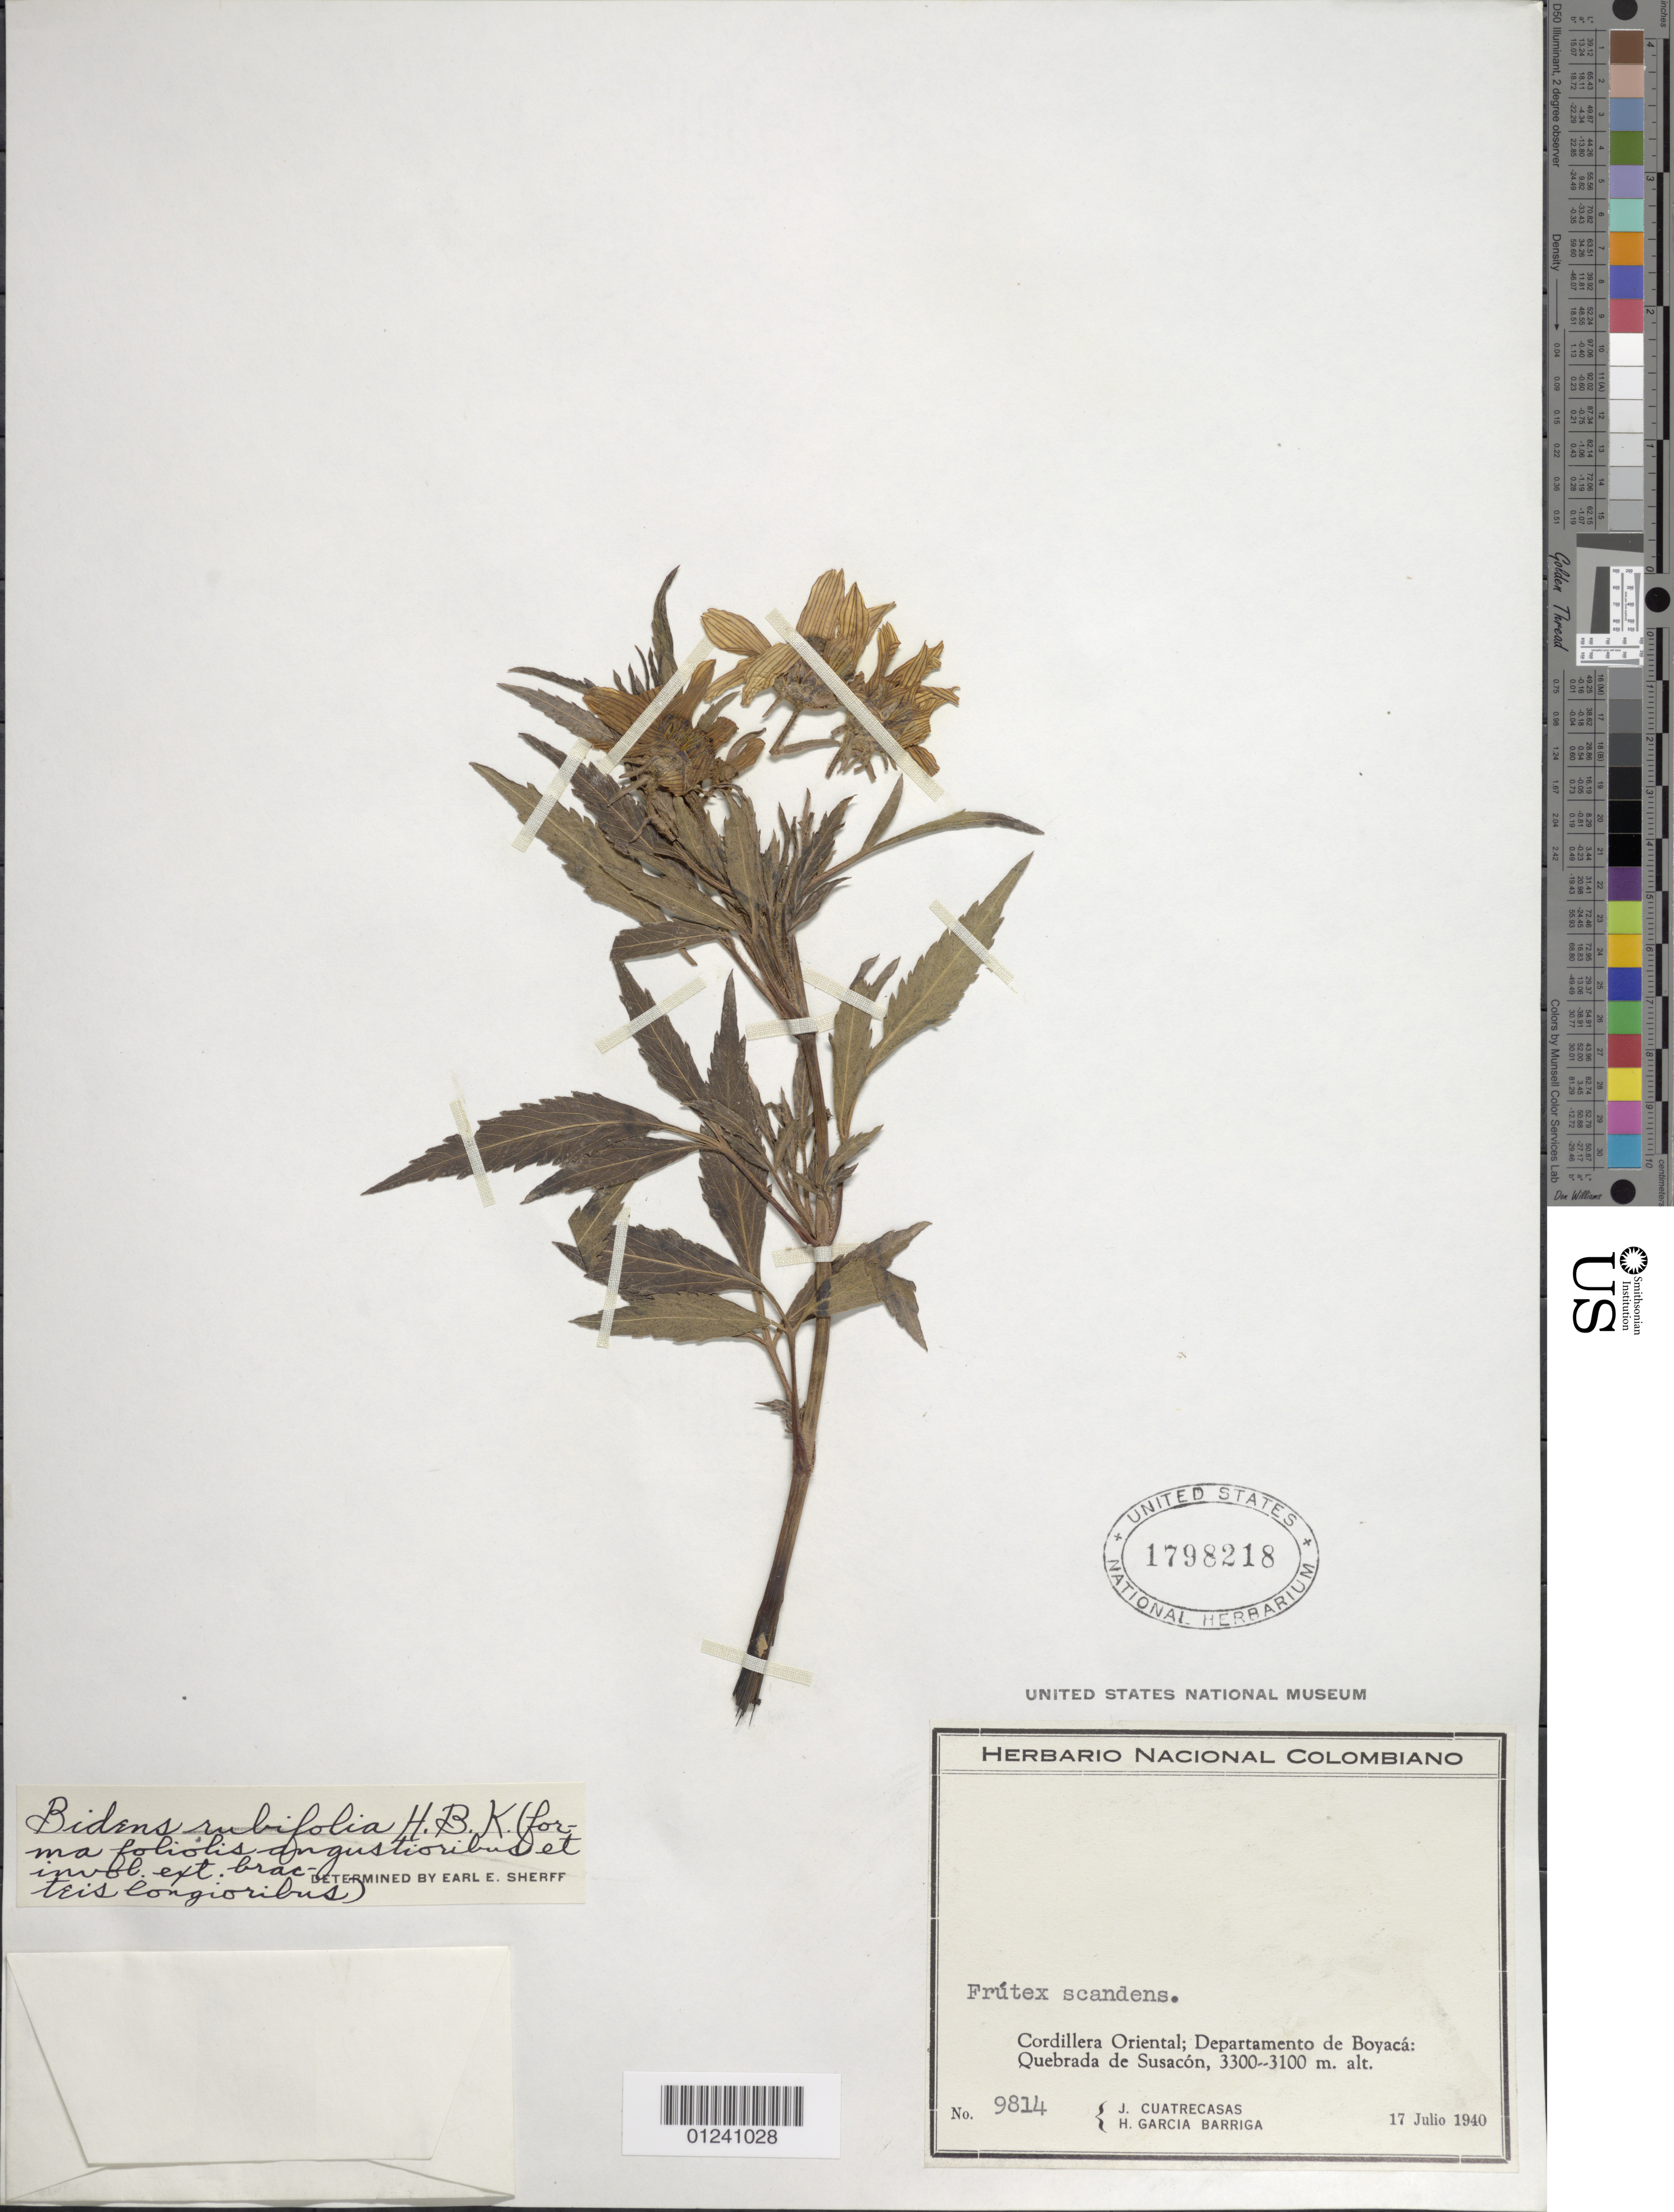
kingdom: Plantae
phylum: Tracheophyta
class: Magnoliopsida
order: Asterales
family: Asteraceae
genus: Bidens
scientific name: Bidens rubifolia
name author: Kunth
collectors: J. Cuatrecasas & H. García Barriga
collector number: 9814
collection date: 1940-07-17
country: Colombia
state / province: Boyacá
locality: Cordillera Oriental; Quebrada de Susacón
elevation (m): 3100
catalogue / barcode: US 1798218